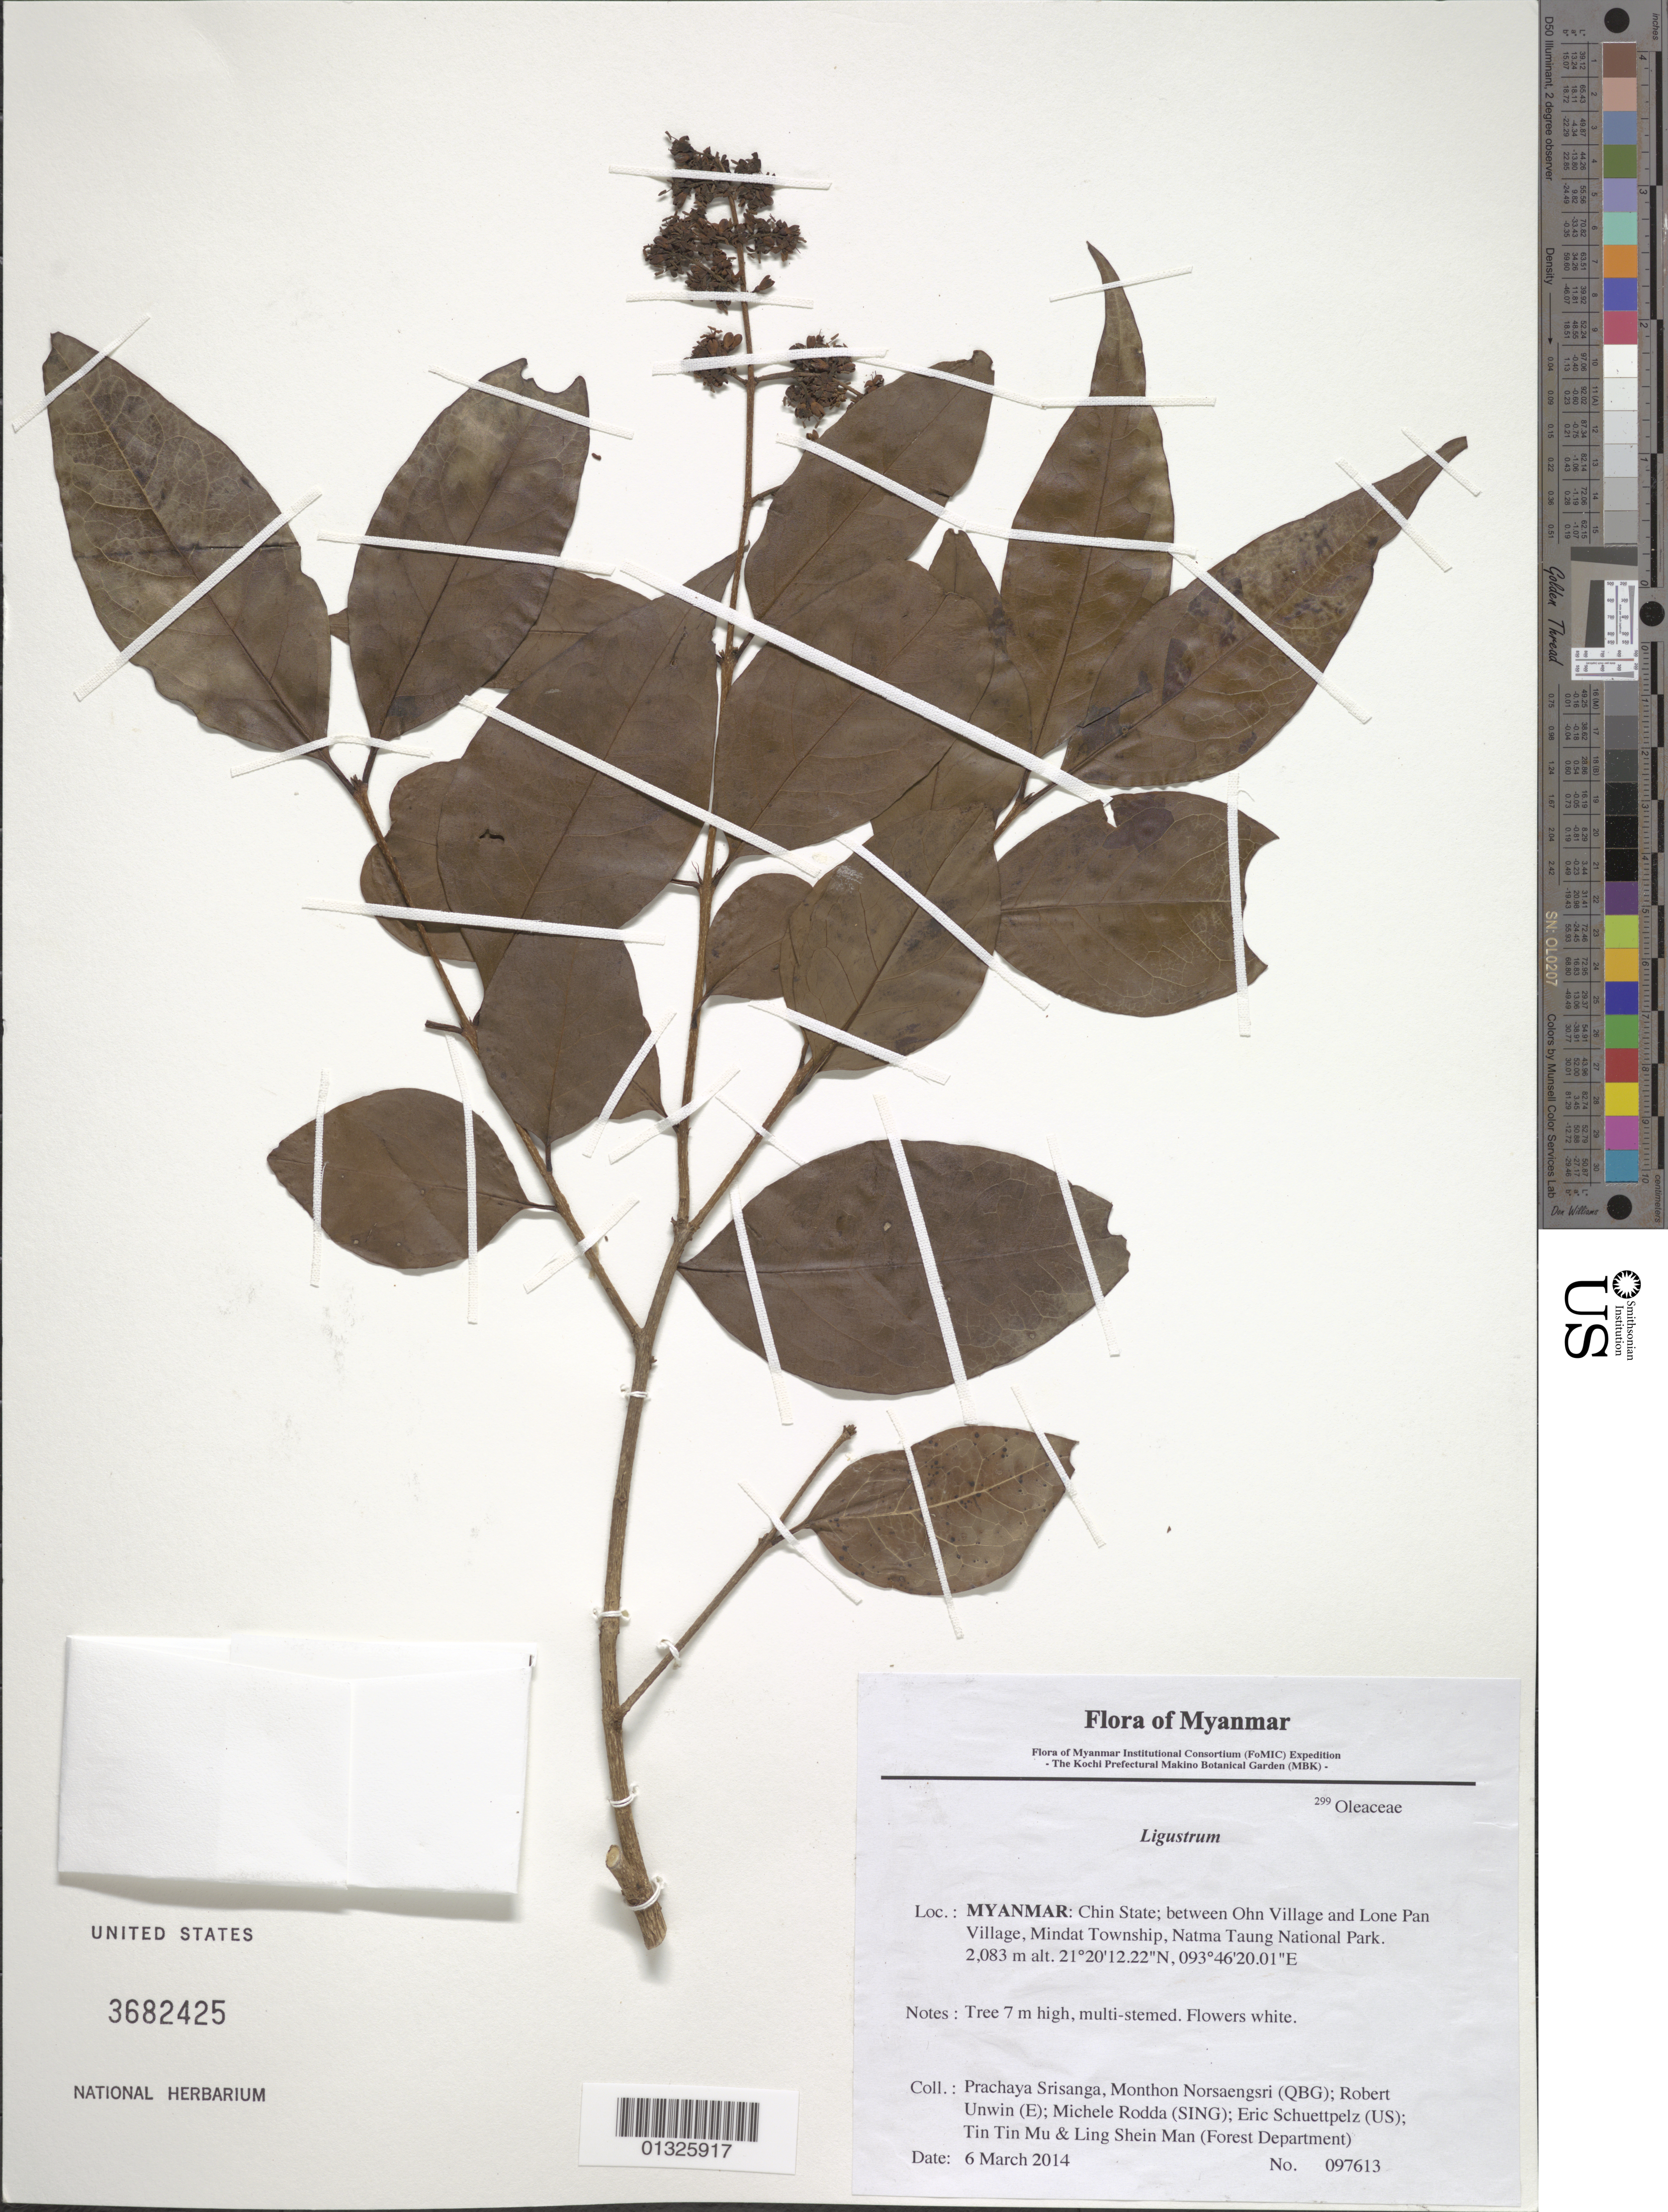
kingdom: Plantae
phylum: Tracheophyta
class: Magnoliopsida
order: Lamiales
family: Oleaceae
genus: Ligustrum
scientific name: Ligustrum sp.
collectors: P. Srisanga, M. Norsaengsri, R. Unwin, M. Rodda, E. Schuettpelz, Tin Tin Mu & Ling Shein Man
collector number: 97613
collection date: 2014-03-06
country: Myanmar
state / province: Chin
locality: Between Ohn Village and Lone Pan Village, Mindat Township, Natma Taung National Park.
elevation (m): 2083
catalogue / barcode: US 3682425